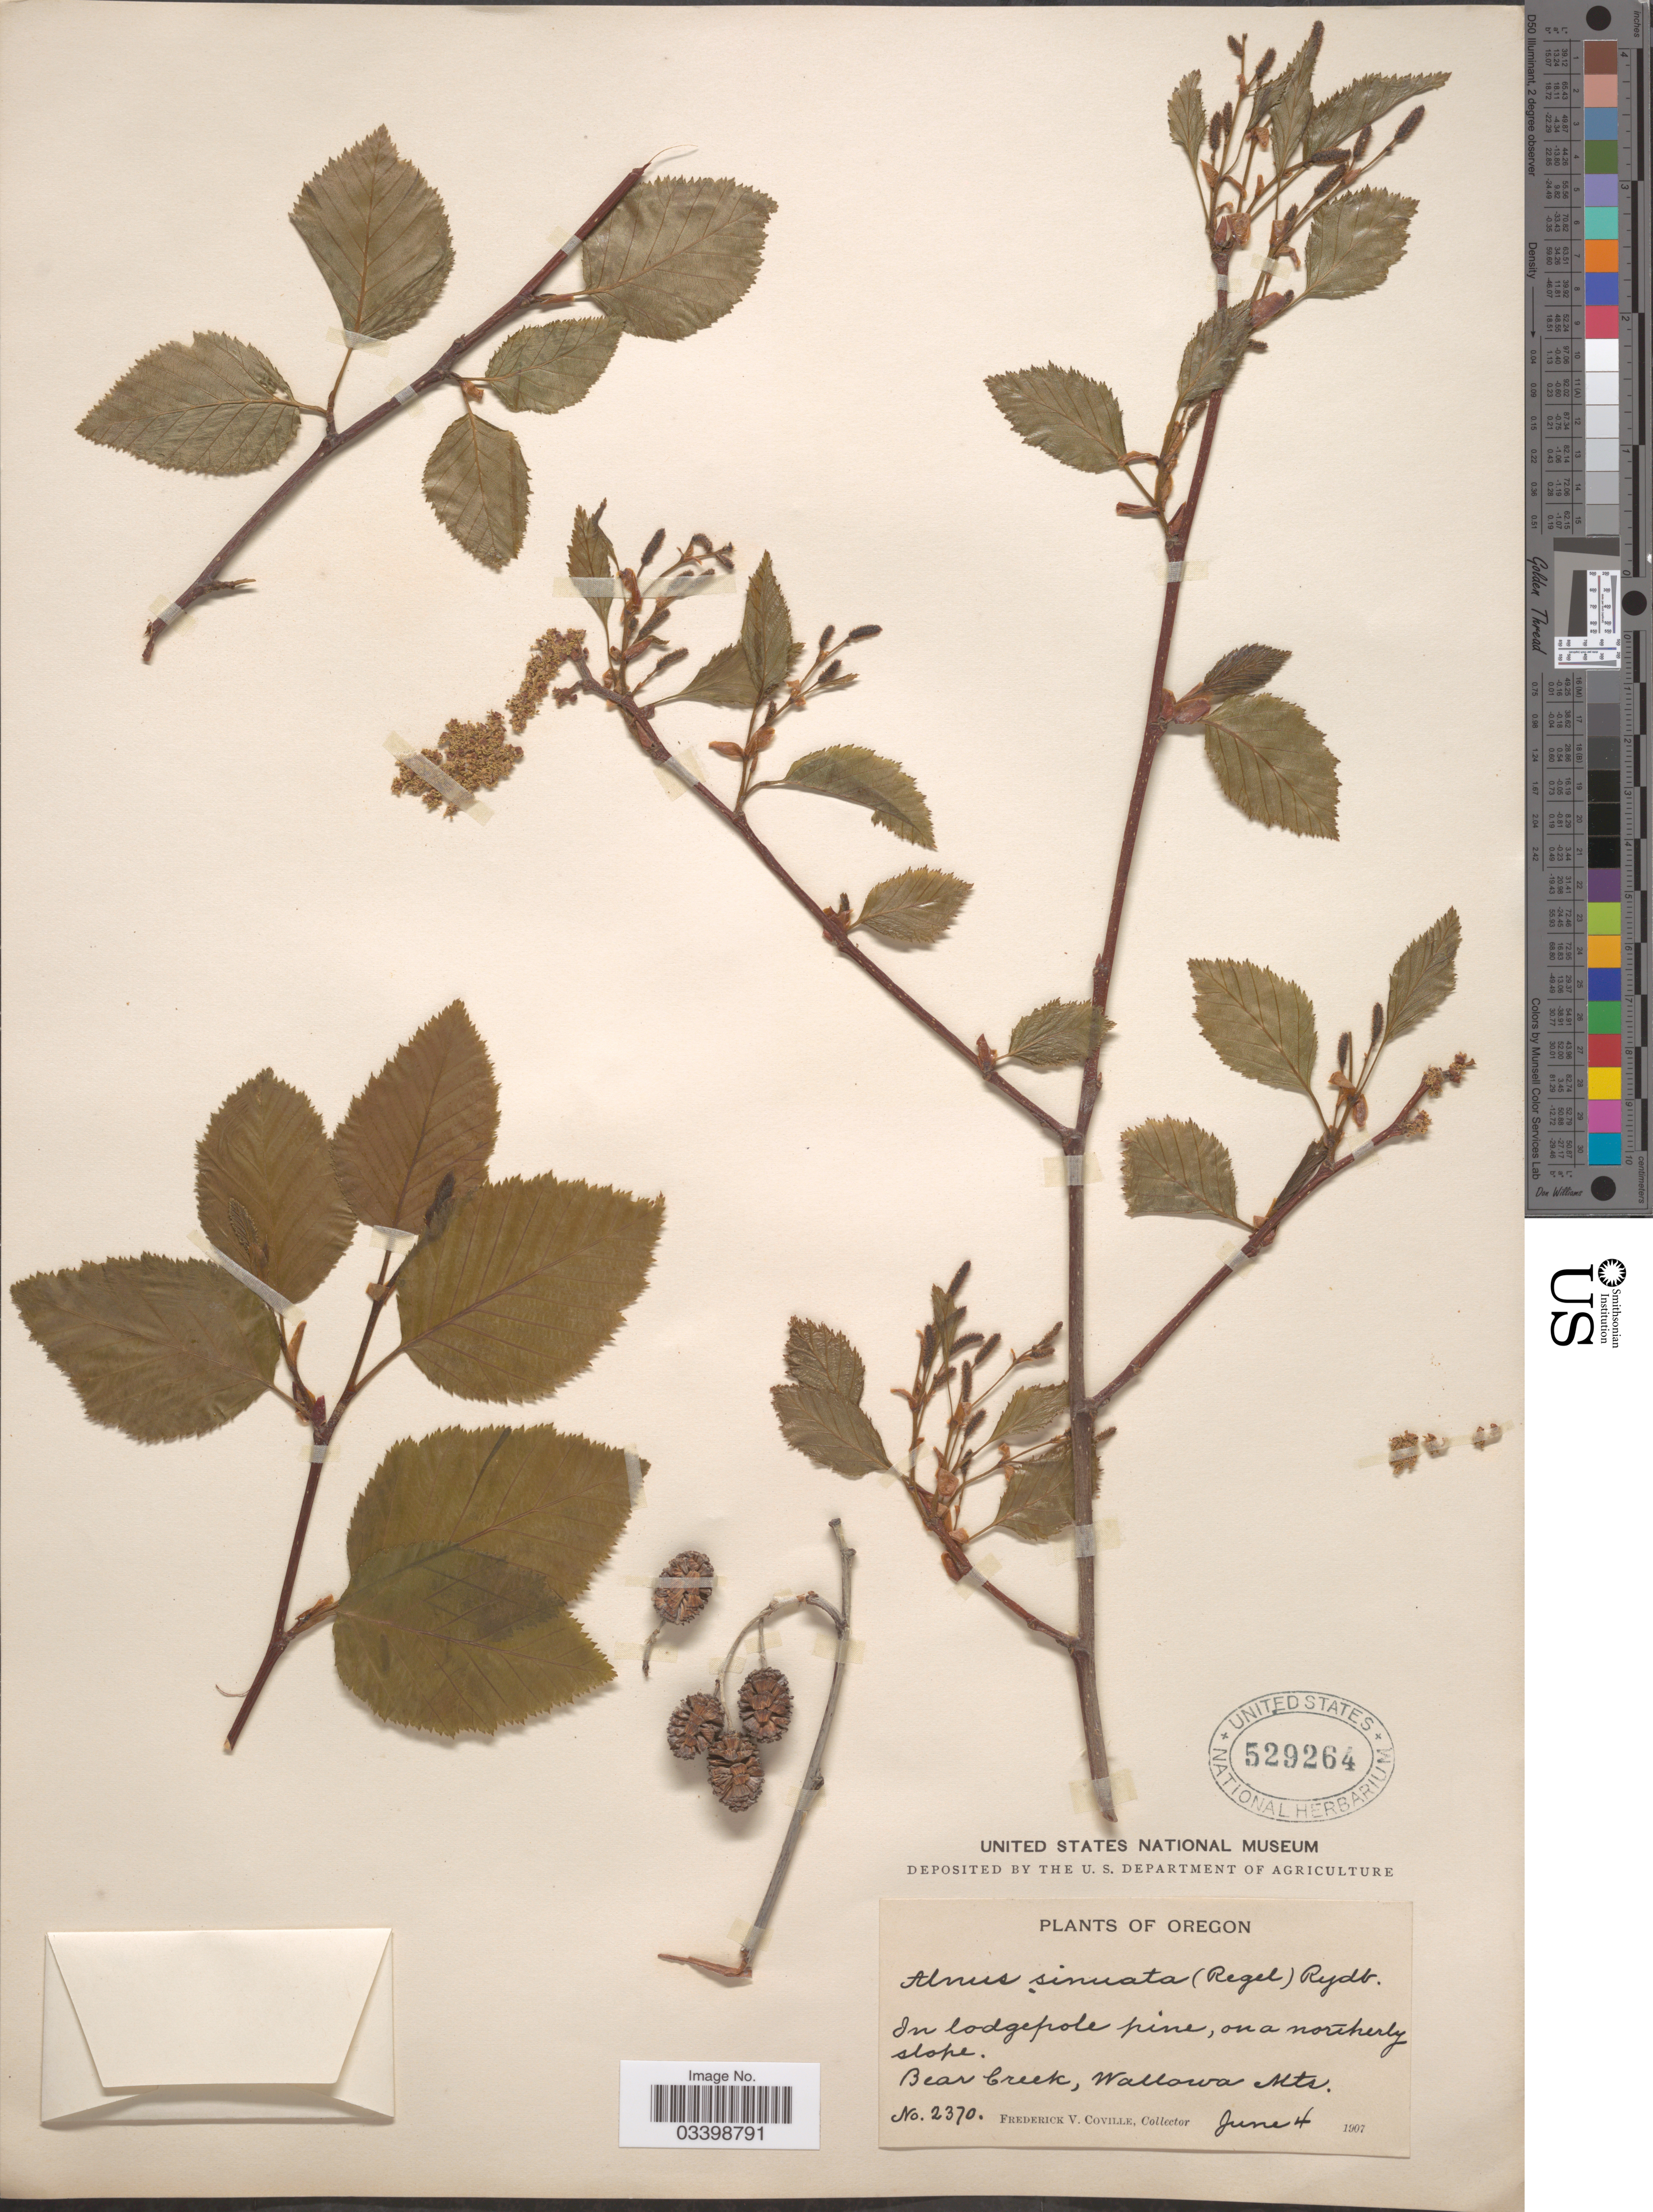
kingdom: Plantae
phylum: Tracheophyta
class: Magnoliopsida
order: Fagales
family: Betulaceae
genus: Alnus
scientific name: Alnus viridis subsp. sinuata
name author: Regel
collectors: F. V. Coville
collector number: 2370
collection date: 1907-06-04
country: United States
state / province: Oregon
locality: In lodgepole pine, on a northerly slope. Bear Creek, Wallowa Mts.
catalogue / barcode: US 529264